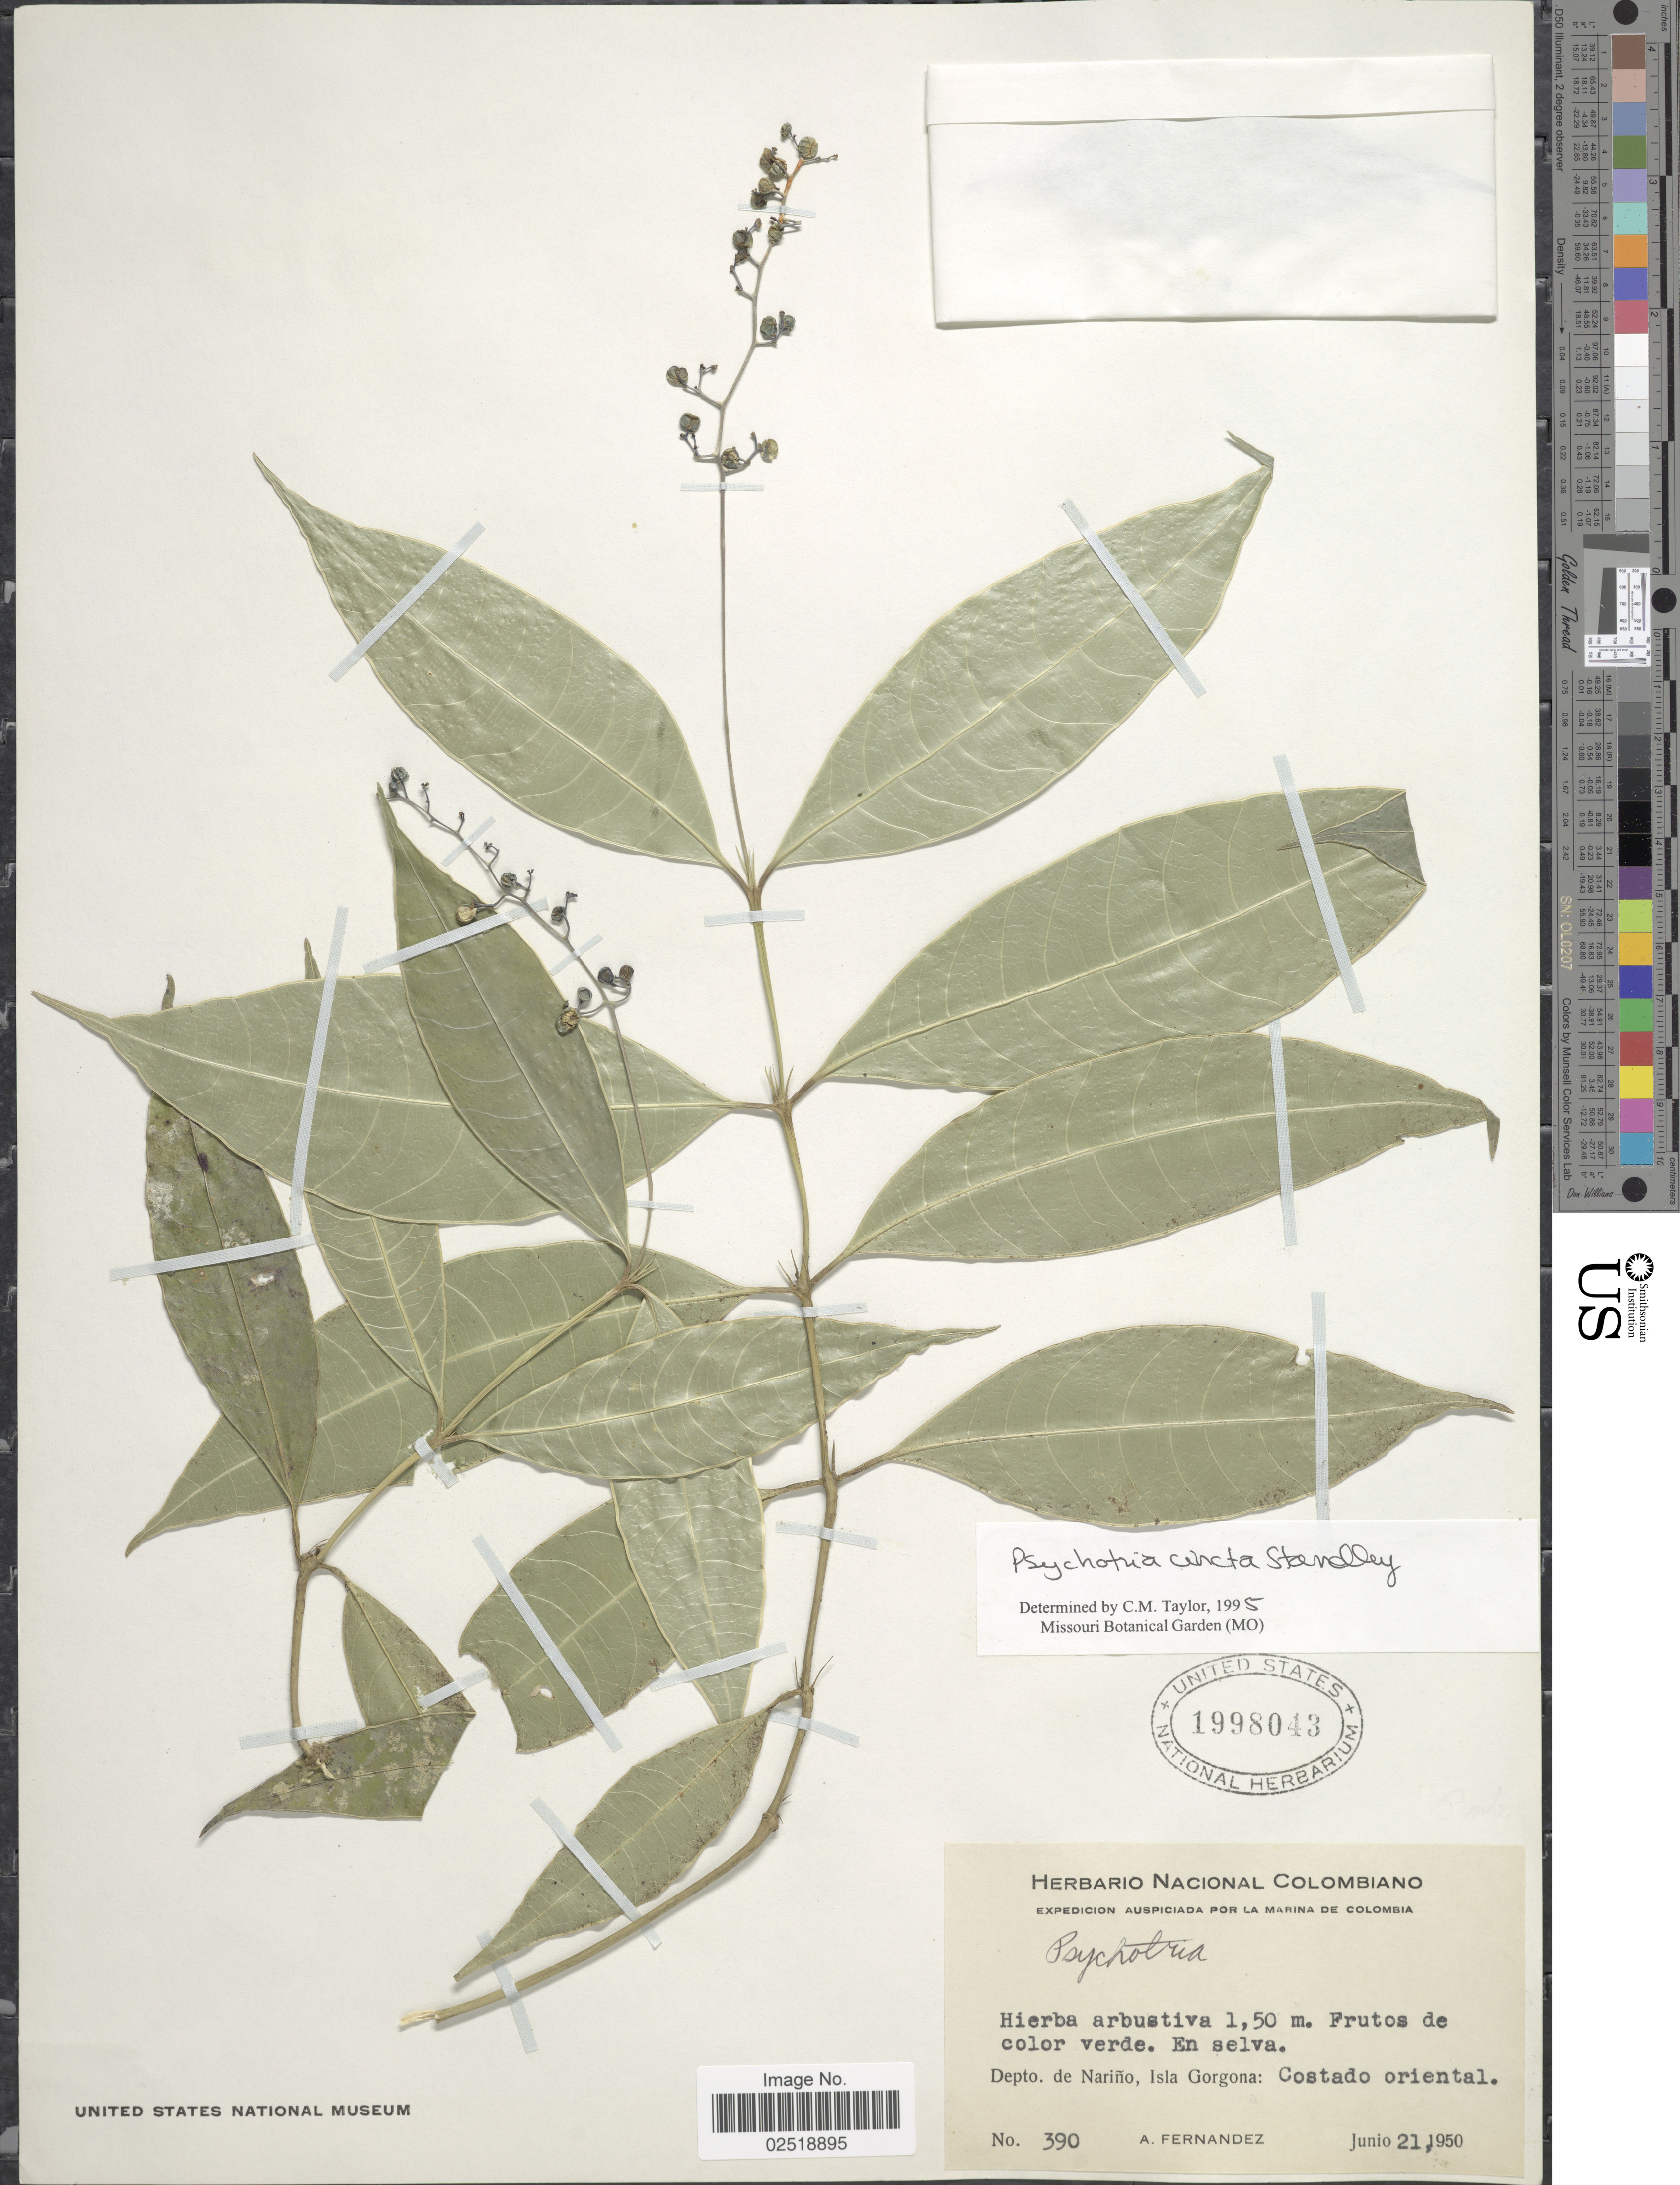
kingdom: Plantae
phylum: Tracheophyta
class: Magnoliopsida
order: Gentianales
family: Rubiaceae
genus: Psychotria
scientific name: Psychotria cincta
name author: Standl.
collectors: A. Fernandez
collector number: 390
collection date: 1950-06-21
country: Colombia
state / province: Nariño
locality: En selva, Depto. de Nariño, Isla Gorgona: Costado oriental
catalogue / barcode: US 1998043